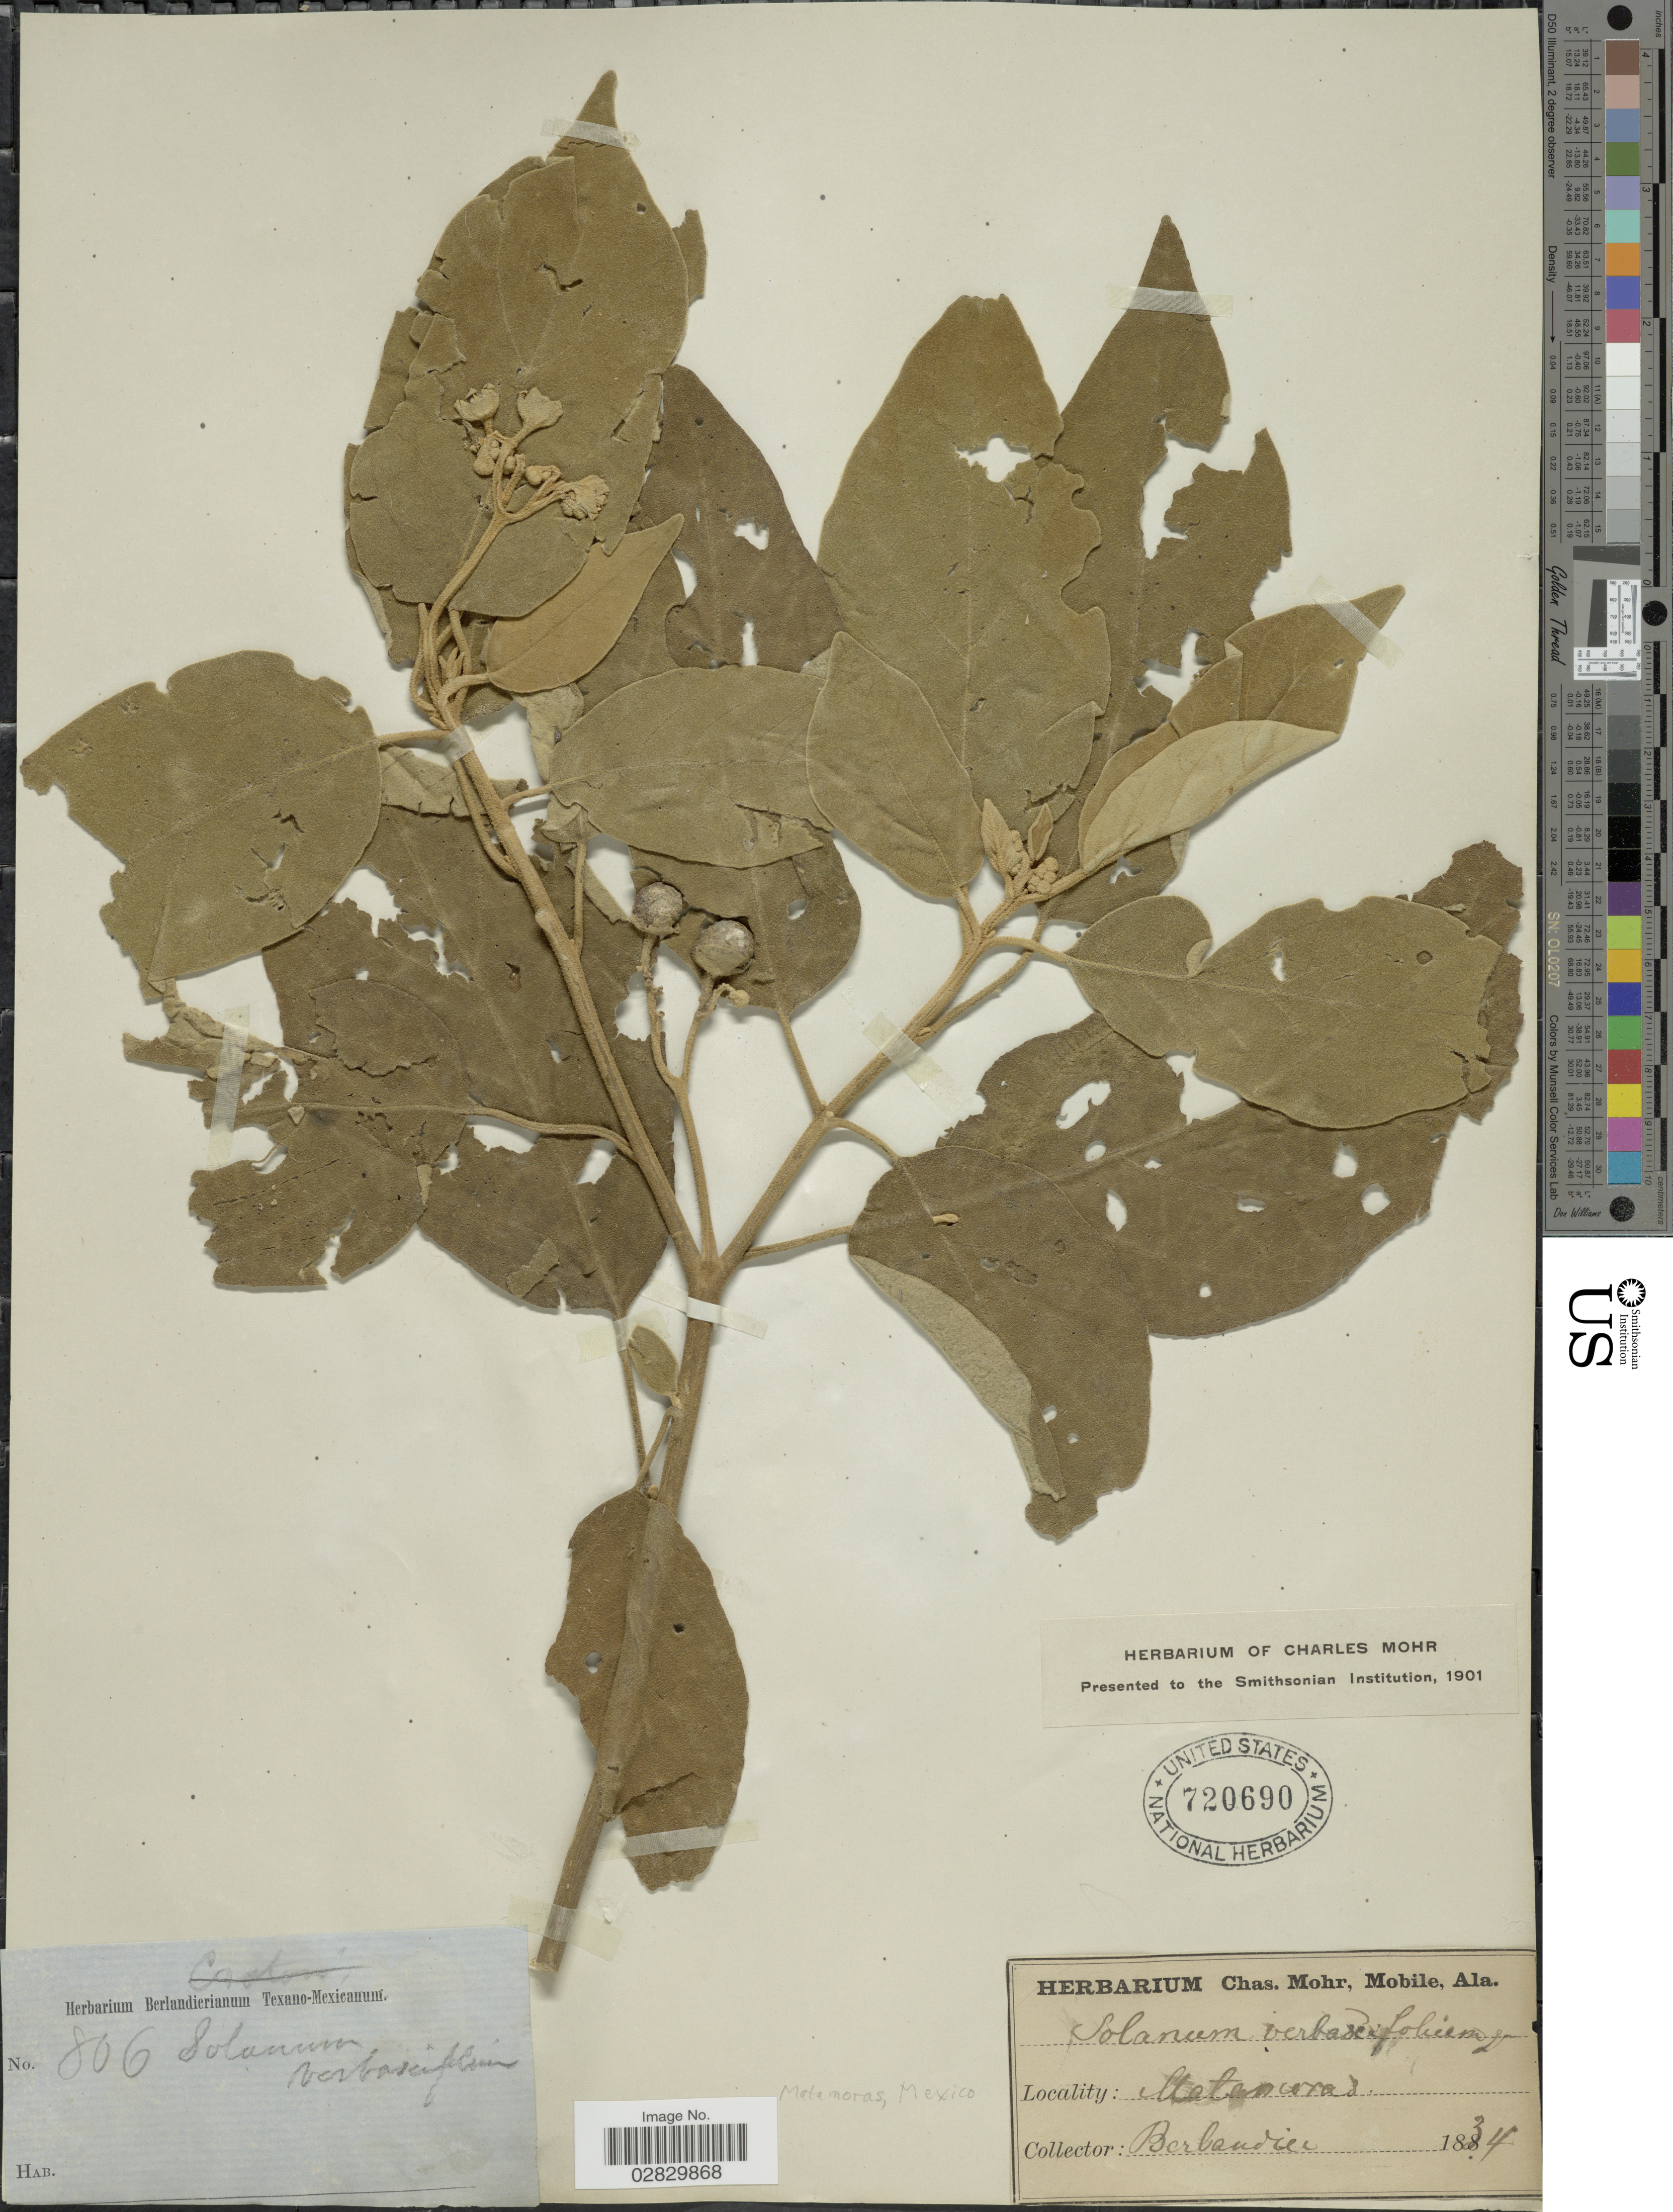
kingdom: Plantae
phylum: Tracheophyta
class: Magnoliopsida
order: Solanales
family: Solanaceae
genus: Solanum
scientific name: Solanum erianthum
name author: D. Don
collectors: J. L. Berlandier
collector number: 806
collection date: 1834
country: Mexico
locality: Matamoros.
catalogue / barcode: US 720690